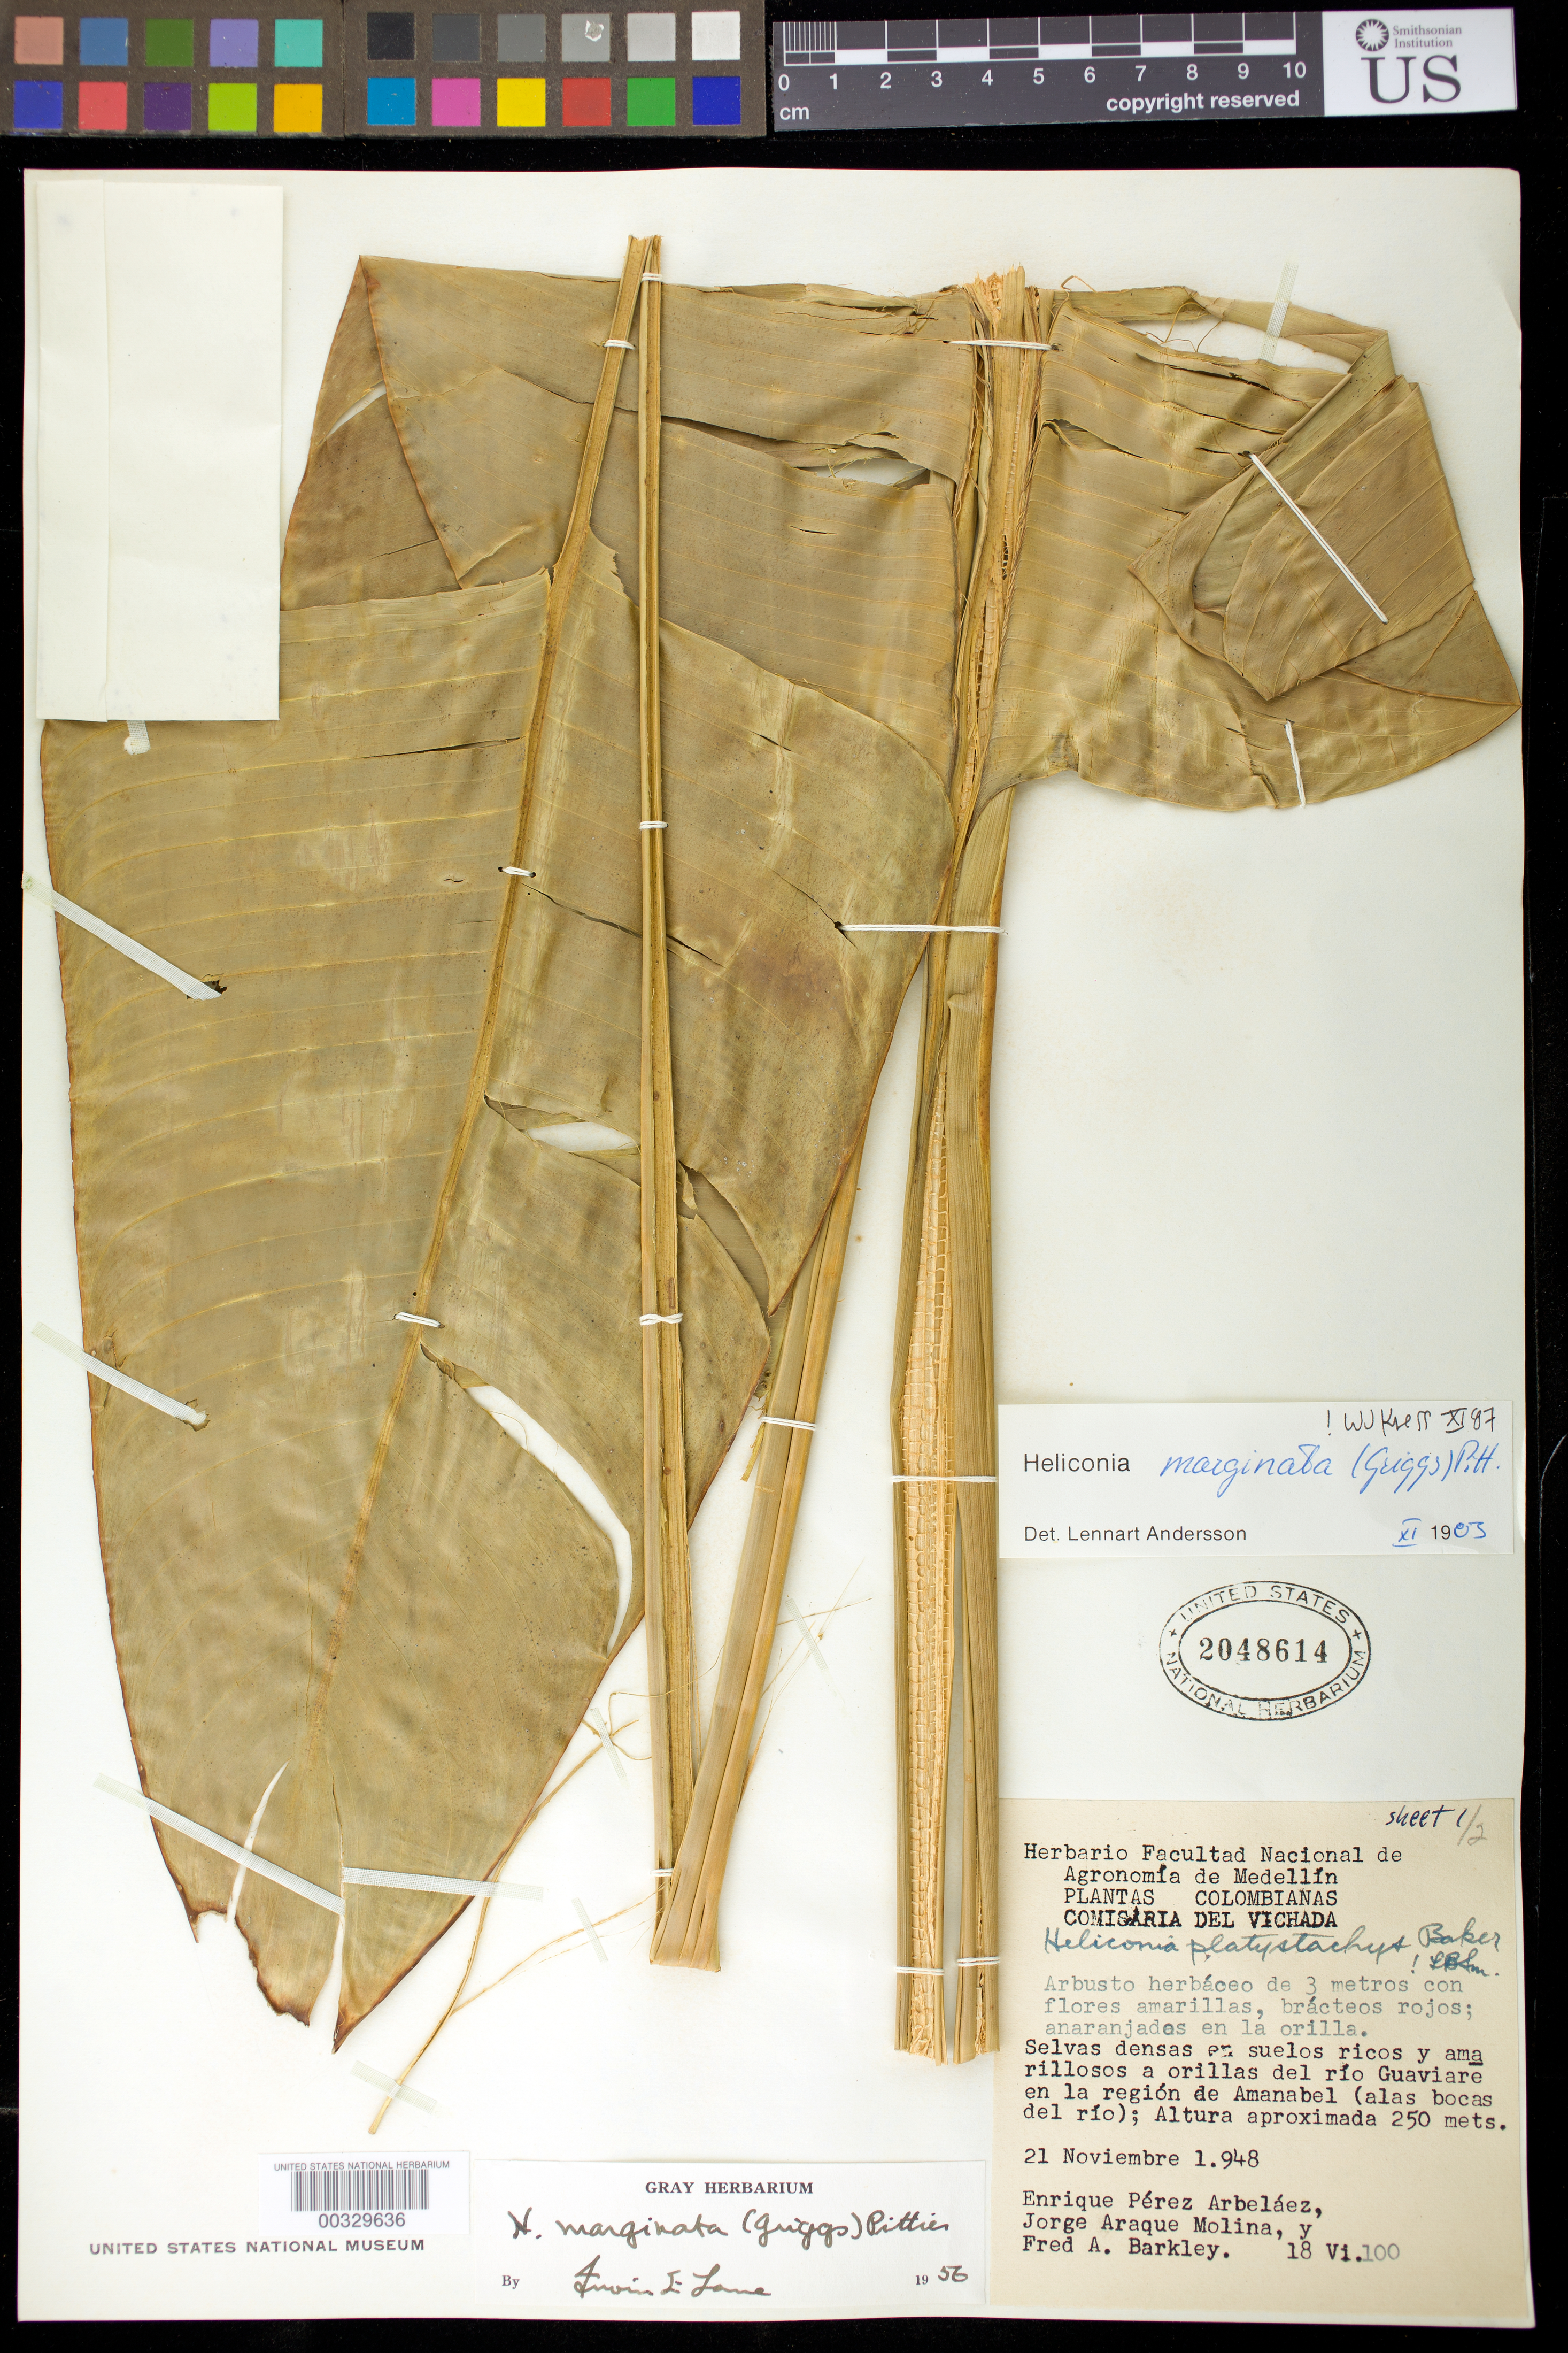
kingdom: Plantae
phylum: Tracheophyta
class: Liliopsida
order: Zingiberales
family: Heliconiaceae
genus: Heliconia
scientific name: Heliconia marginata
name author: (R.F. Griggs) Pittier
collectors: E. Pérez Arbeláez, J. Araque Molina & F. A. Barkley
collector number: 18vi.100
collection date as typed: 21 Nov 1948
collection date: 1948-11-21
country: Colombia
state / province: Vichada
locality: On banks of Rio Guaviare in region of Amanabel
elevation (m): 250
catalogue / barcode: US 2048614